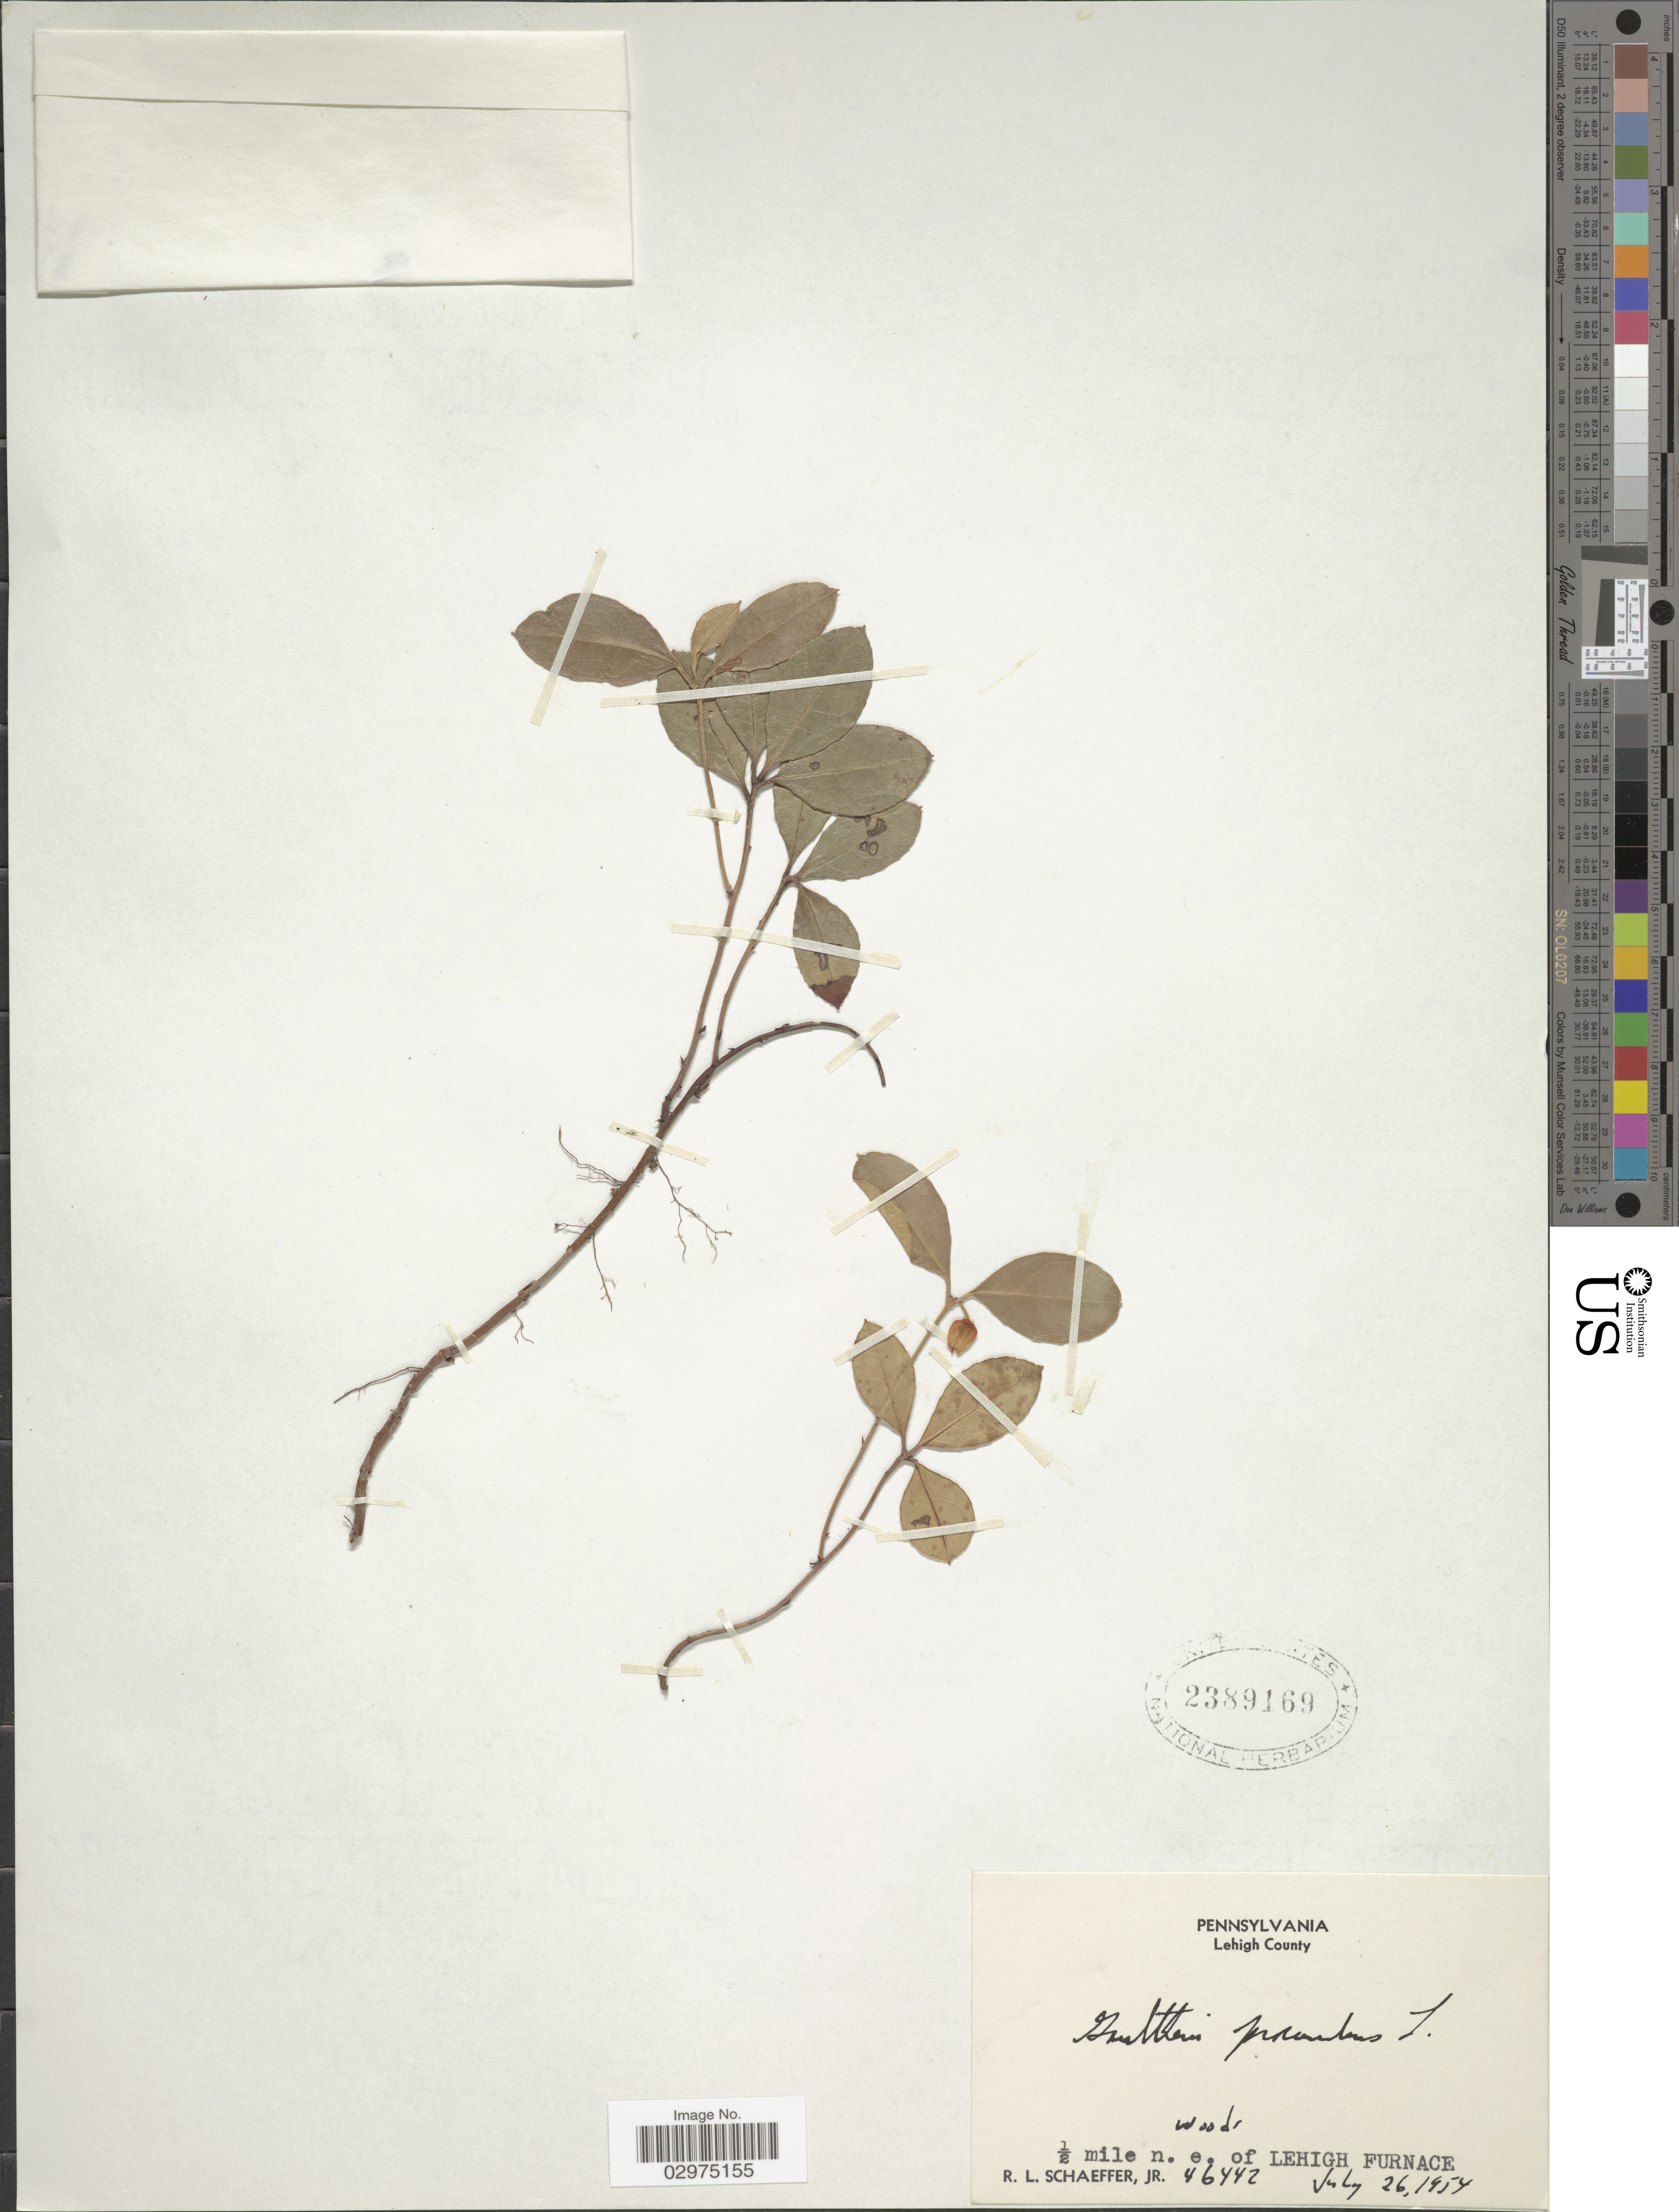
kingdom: Plantae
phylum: Tracheophyta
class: Magnoliopsida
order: Ericales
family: Ericaceae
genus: Gaultheria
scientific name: Gaultheria procumbens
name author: L.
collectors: R. L. Schaeffer Jr.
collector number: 46442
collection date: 1954-07-26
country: United States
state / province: Pennsylvania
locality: Lehigh County, ½ mile n.e. of Lehigh Furnace.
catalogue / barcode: US 2389169